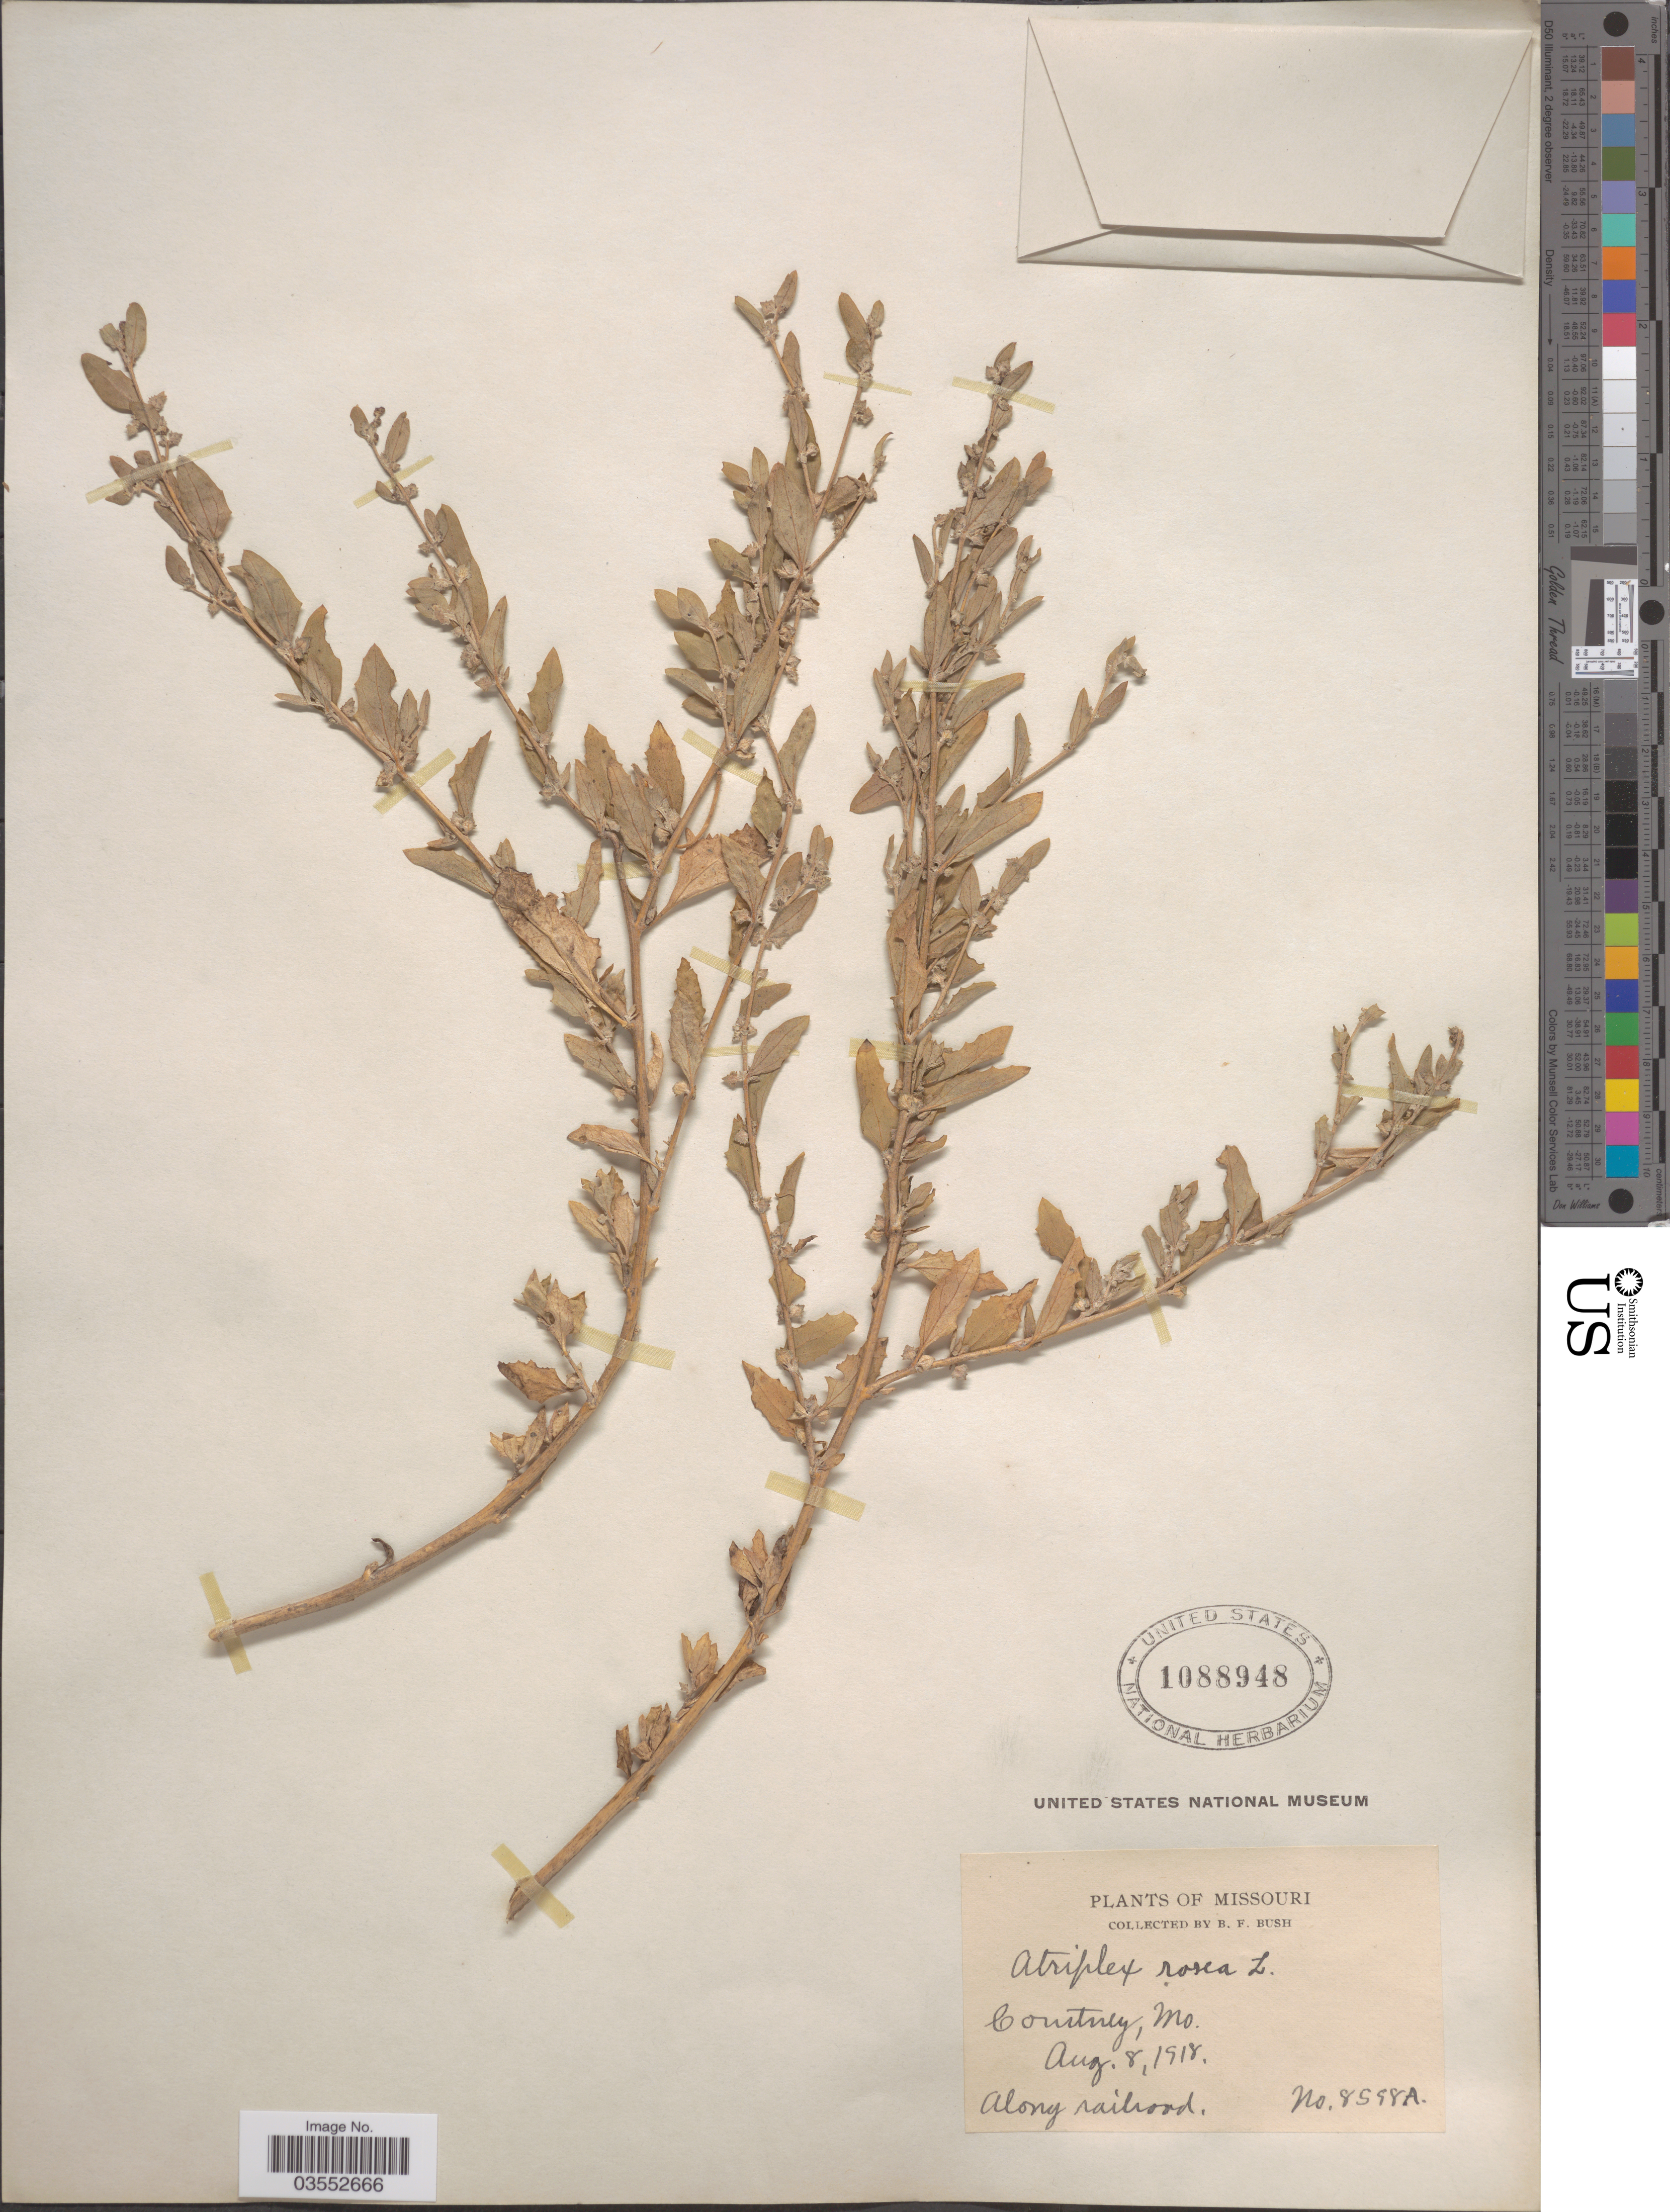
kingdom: Plantae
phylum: Tracheophyta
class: Magnoliopsida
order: Caryophyllales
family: Amaranthaceae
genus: Atriplex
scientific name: Atriplex rosea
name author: L.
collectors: B. F. Bush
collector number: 8598A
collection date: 1918-08-08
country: United States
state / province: Missouri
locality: Courtney.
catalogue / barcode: US 1088948